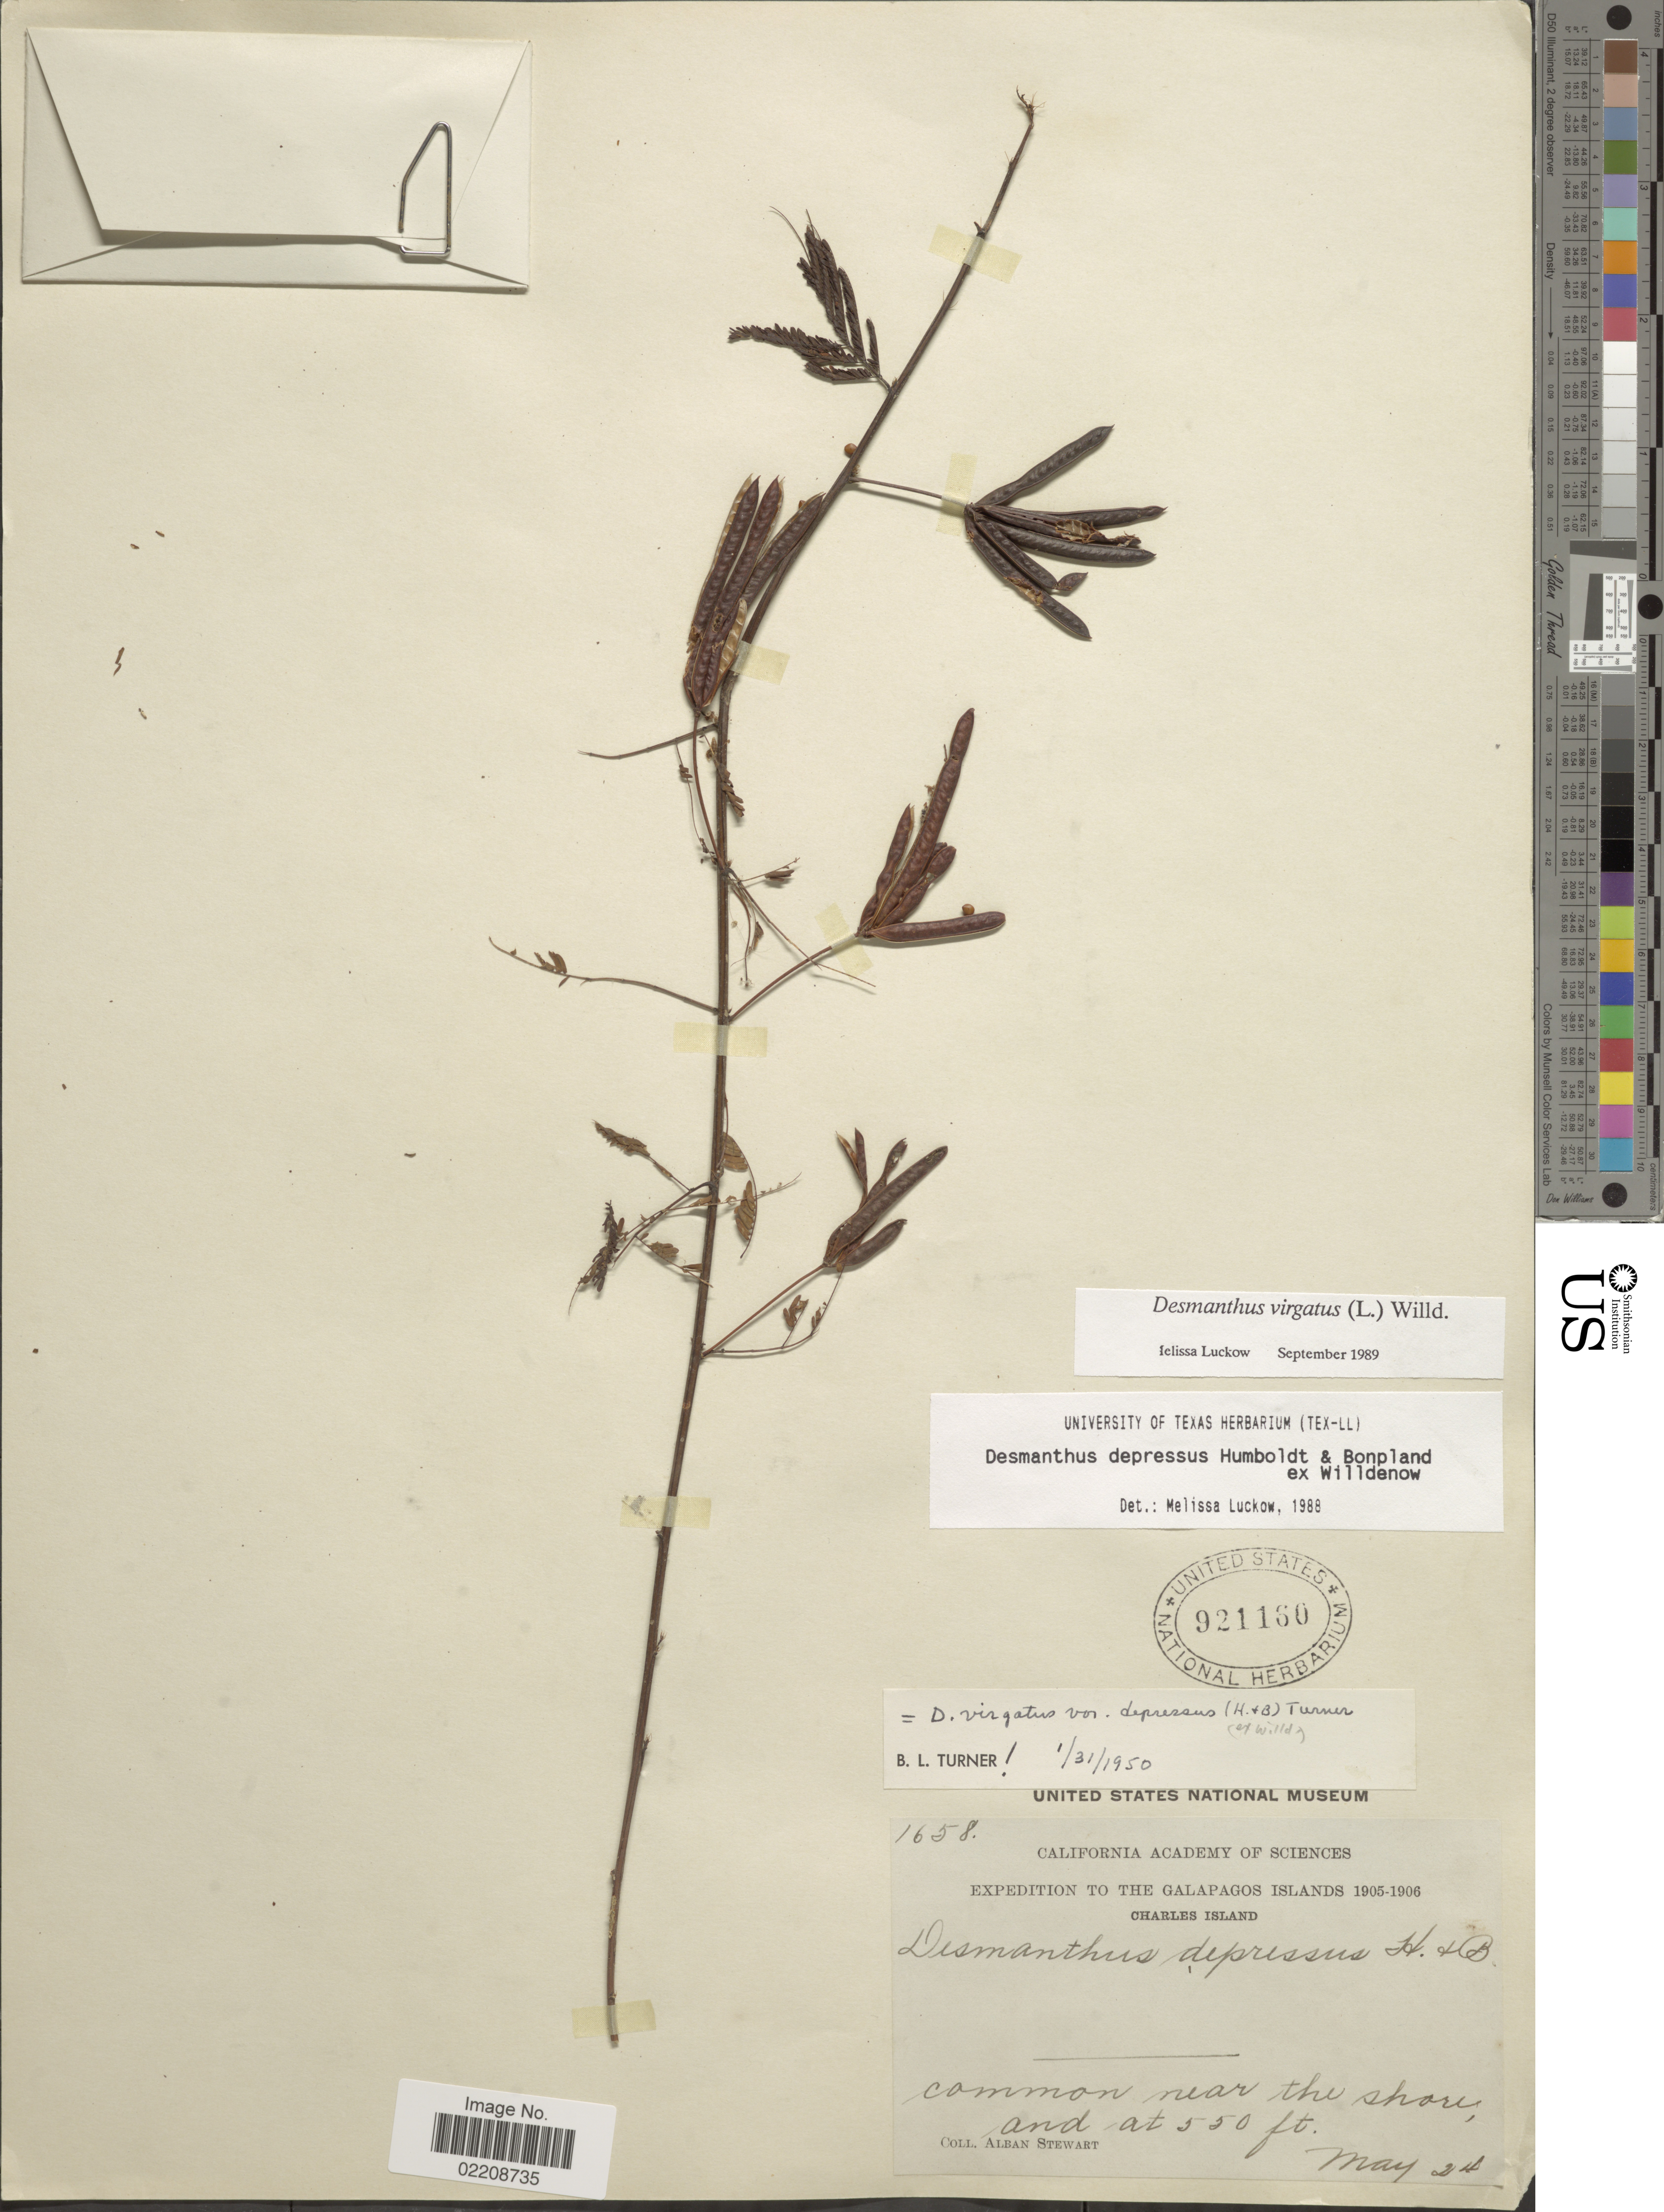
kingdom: Plantae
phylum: Tracheophyta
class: Magnoliopsida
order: Fabales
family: Fabaceae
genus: Desmanthus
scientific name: Desmanthus virgatus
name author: (L.) Willd.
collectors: A. Stewart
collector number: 1658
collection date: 1905-05-24/1906-05-24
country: Ecuador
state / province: Colón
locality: Galapagos Islands, Charles Island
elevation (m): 168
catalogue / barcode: US 921160